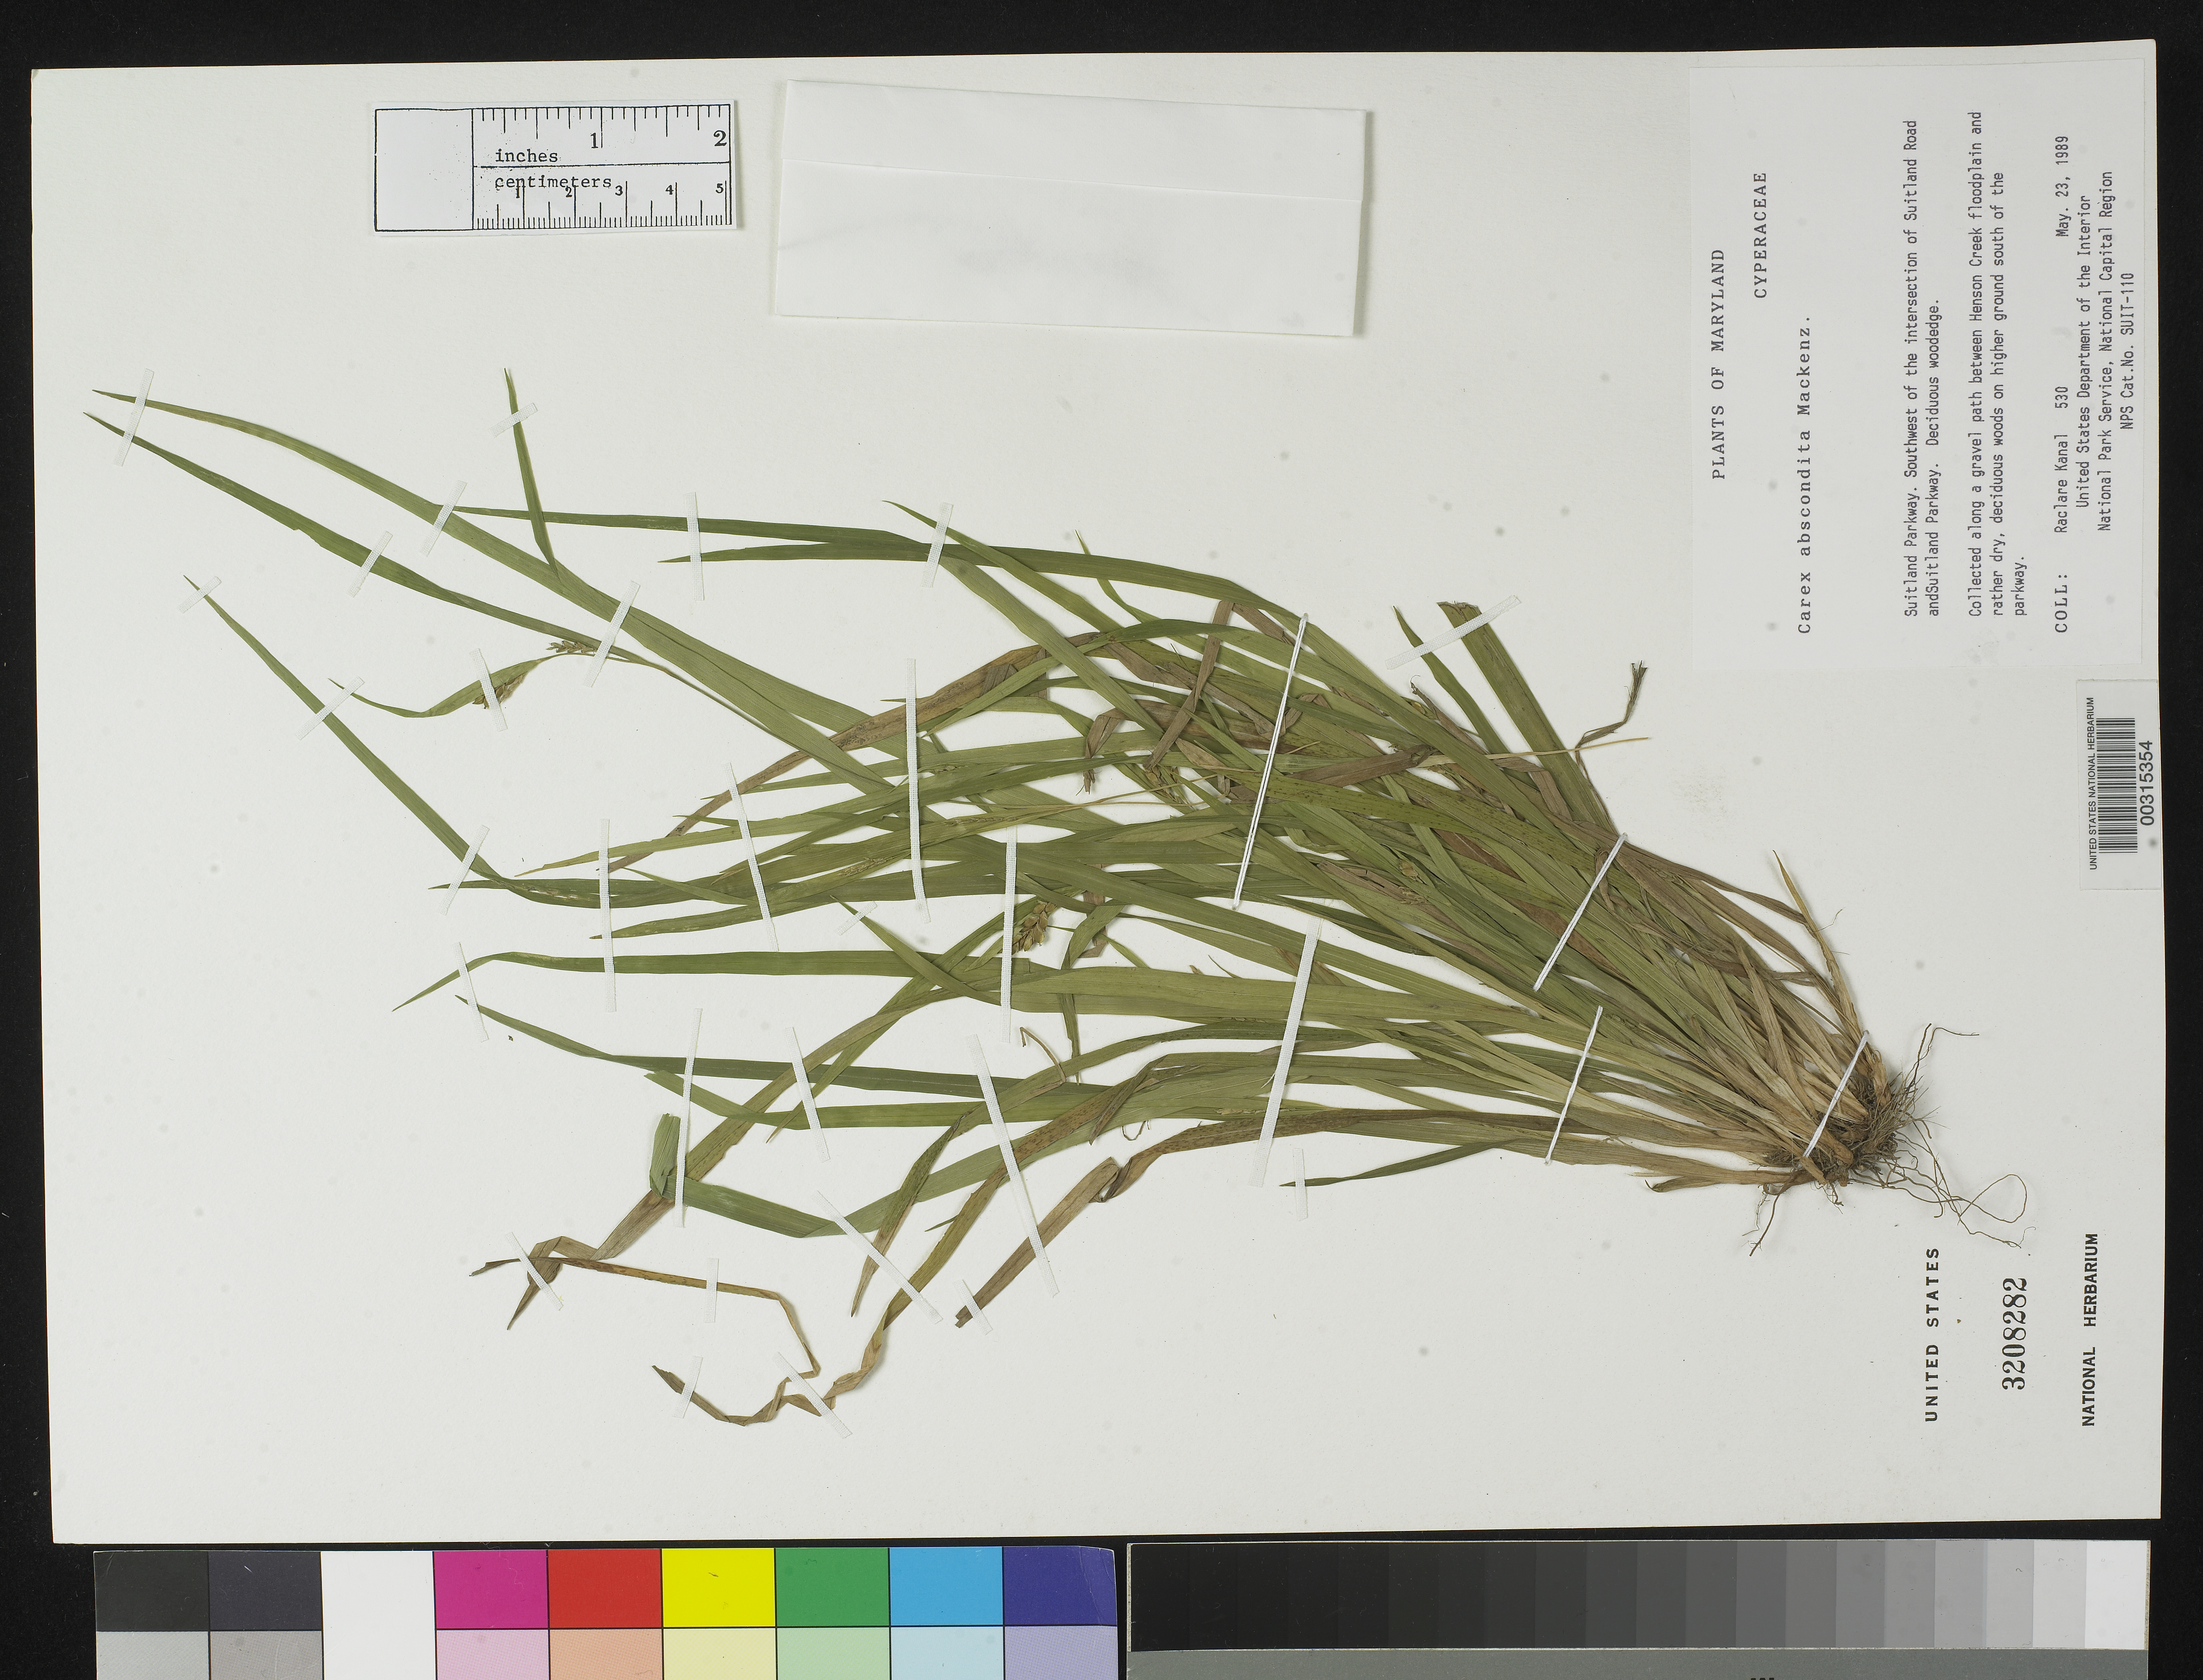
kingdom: Plantae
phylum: Tracheophyta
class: Liliopsida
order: Poales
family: Cyperaceae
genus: Carex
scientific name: Carex abscondita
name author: Mack.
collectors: R. Kanal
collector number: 530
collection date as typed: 23 May 1989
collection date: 1989-05-23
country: United States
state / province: Maryland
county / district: Prince George's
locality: Suitland Parkway, SW of intersection of Suitland Parkway and Road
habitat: Deciduous woodedge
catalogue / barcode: US 3208282